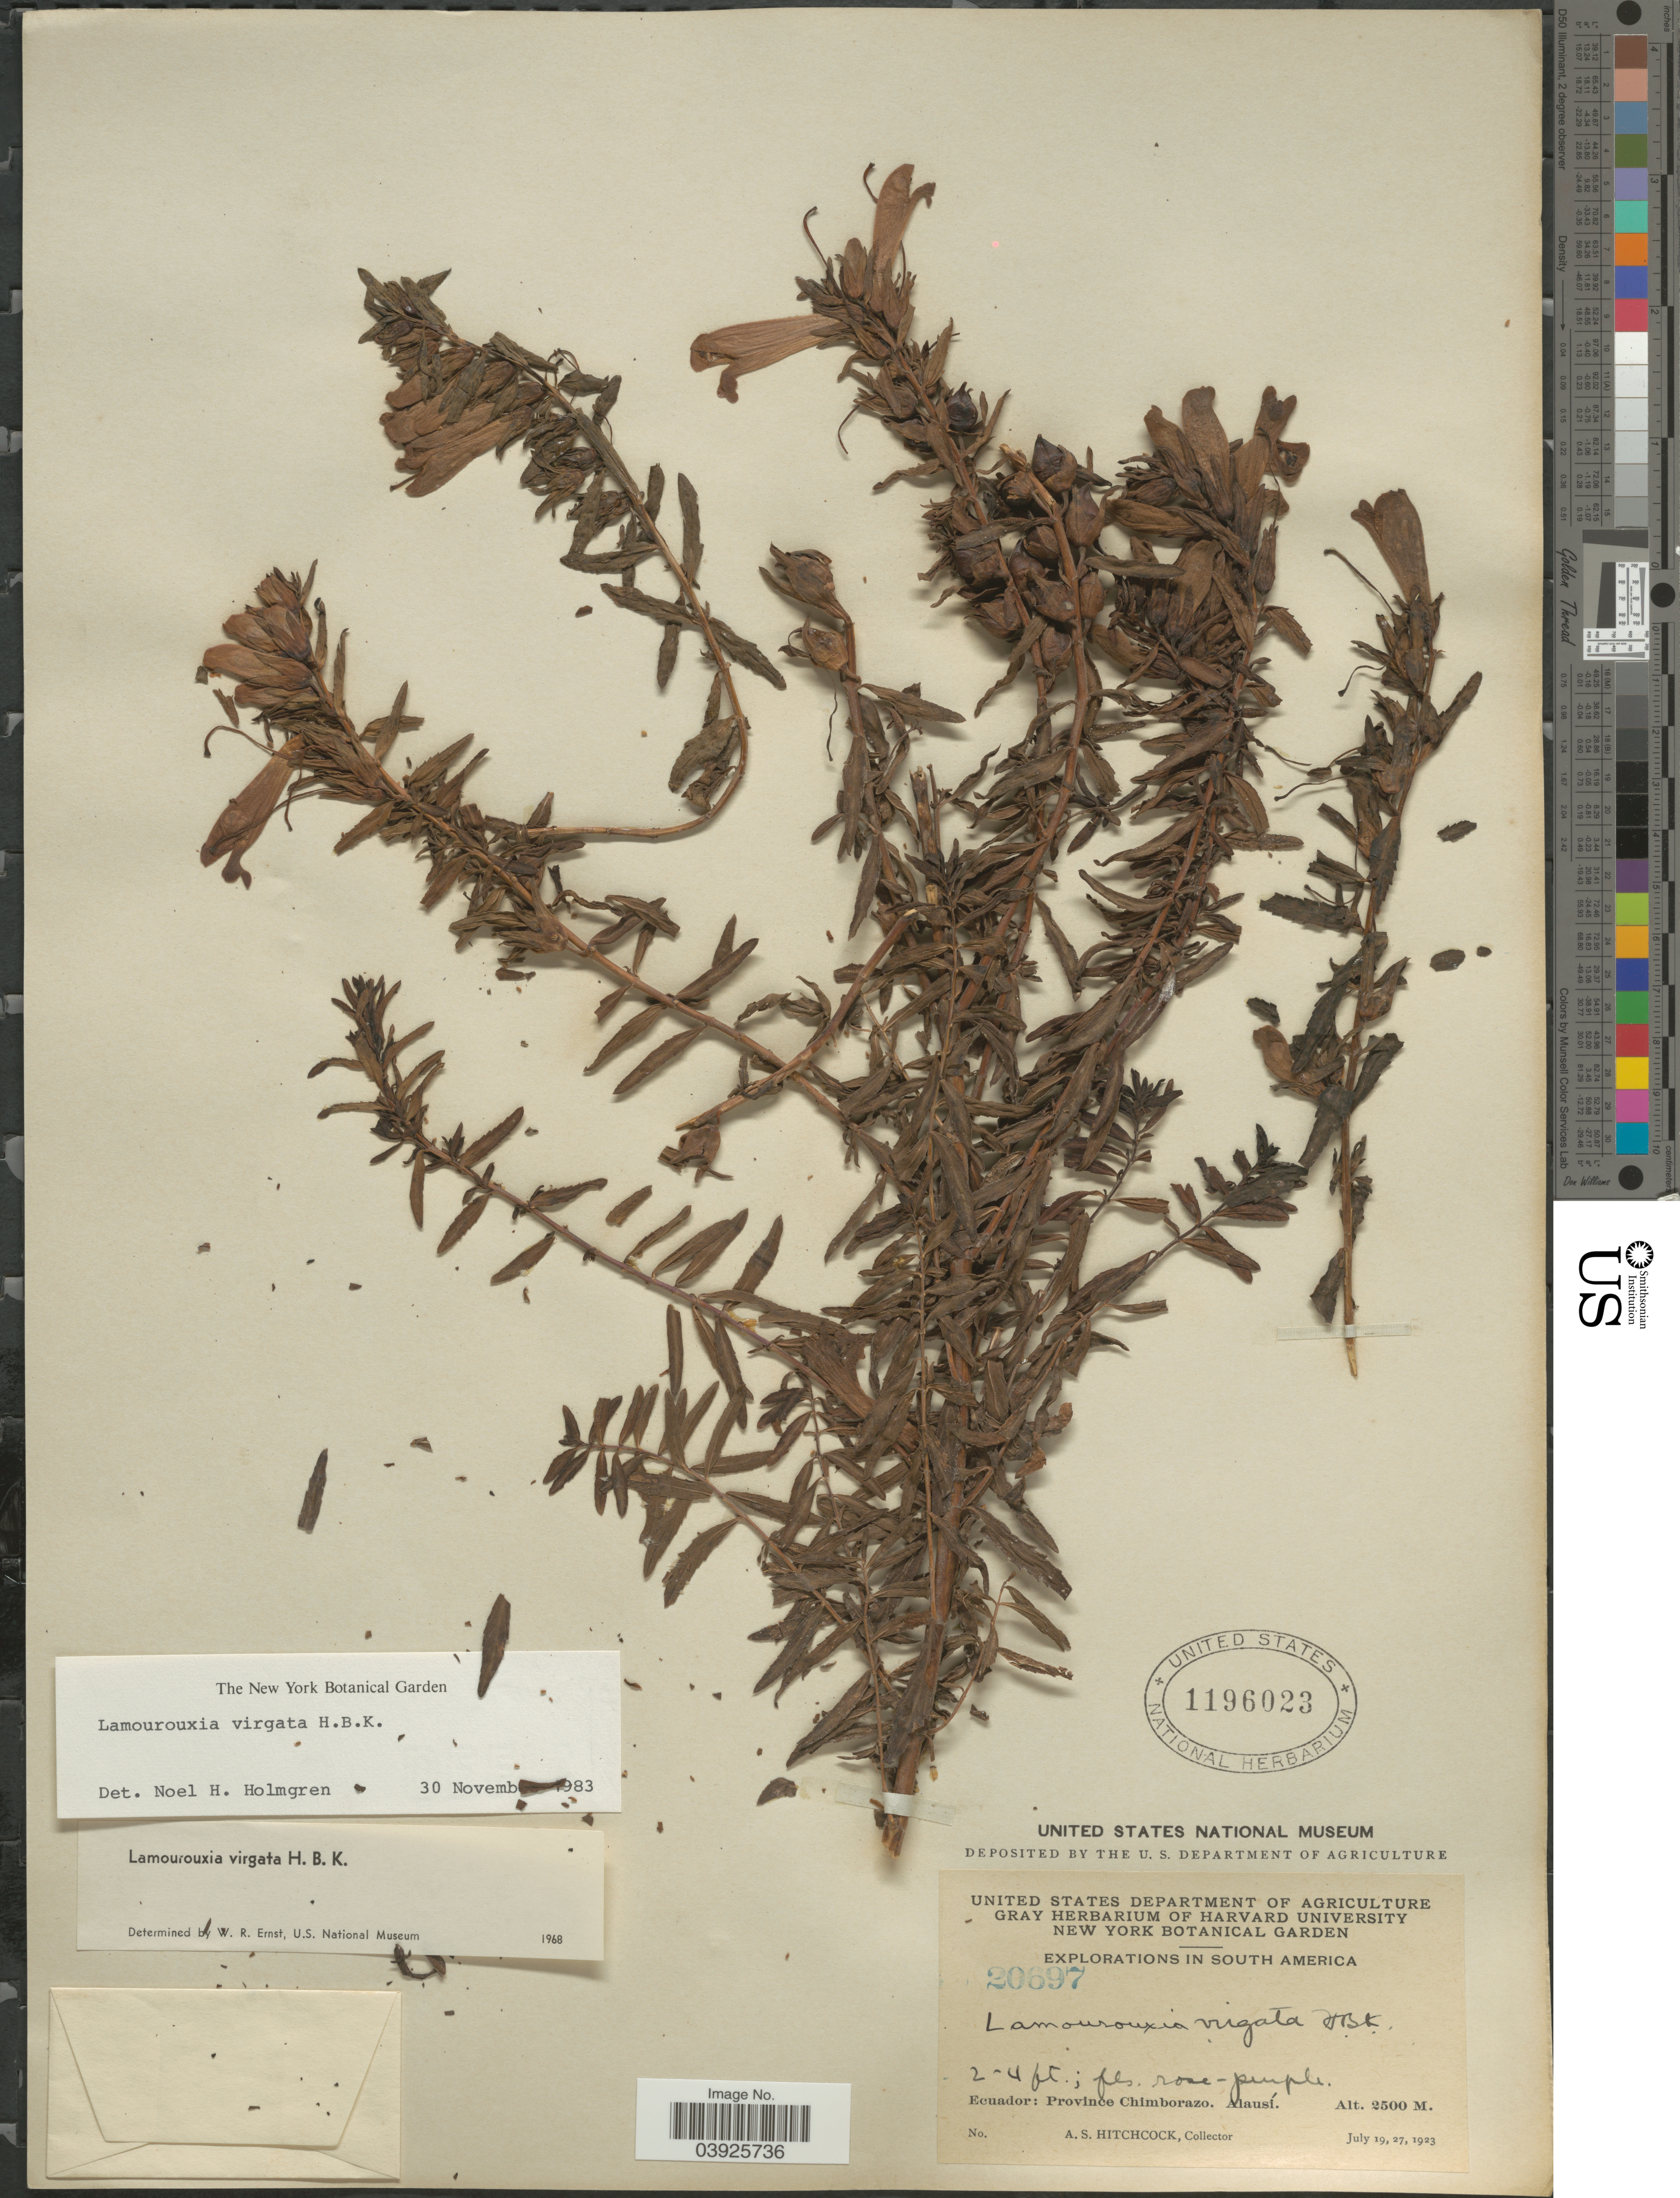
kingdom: Plantae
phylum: Tracheophyta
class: Magnoliopsida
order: Lamiales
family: Orobanchaceae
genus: Lamourouxia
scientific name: Lamourouxia virgata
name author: Kunth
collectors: A. S. Hitchcock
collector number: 20697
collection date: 1923-07-19/1923-07-27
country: Ecuador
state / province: Chimborazo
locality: Alausí.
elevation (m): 2500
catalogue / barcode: US 1196023